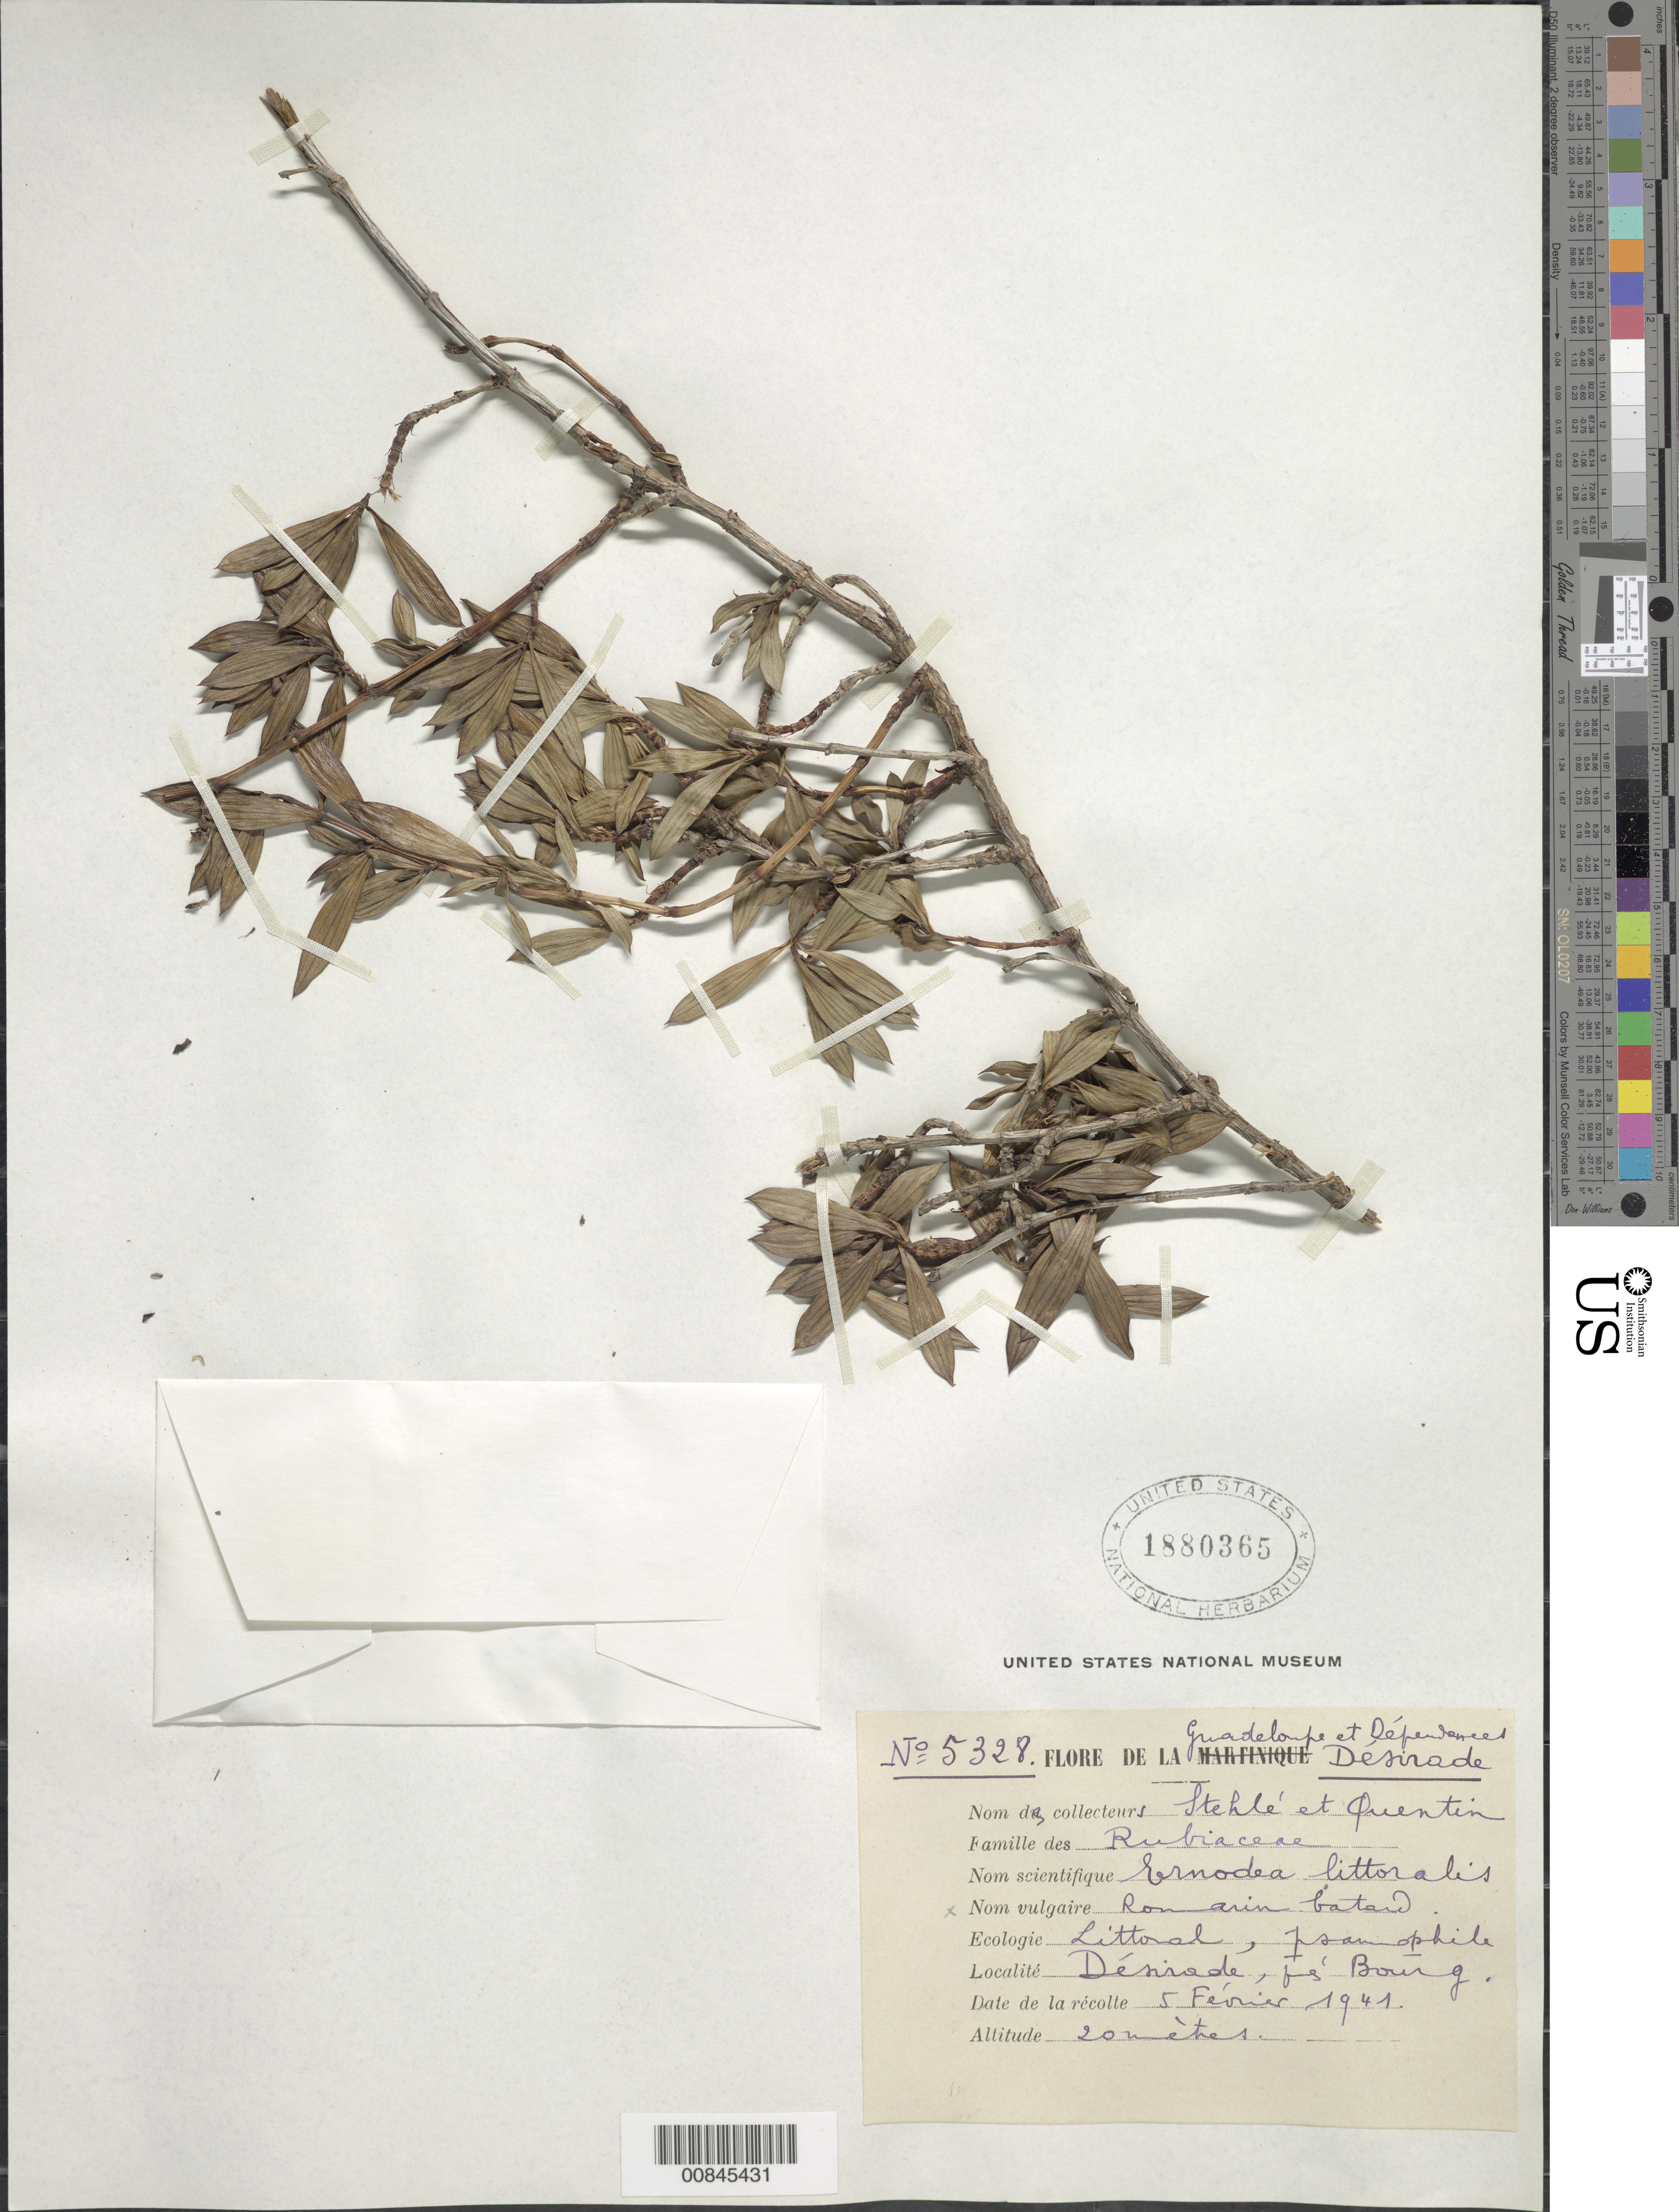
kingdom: Plantae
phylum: Tracheophyta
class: Magnoliopsida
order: Gentianales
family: Rubiaceae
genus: Ernodea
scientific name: Ernodea littoralis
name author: Sw.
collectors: H. Stehlé & R. Quentin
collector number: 5328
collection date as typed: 05 Feb 1941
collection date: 1941-02-05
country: Guadeloupe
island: La Désirade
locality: (illeg.) Bourg.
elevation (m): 20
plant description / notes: Common name: Romarin batard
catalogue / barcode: US 1880365